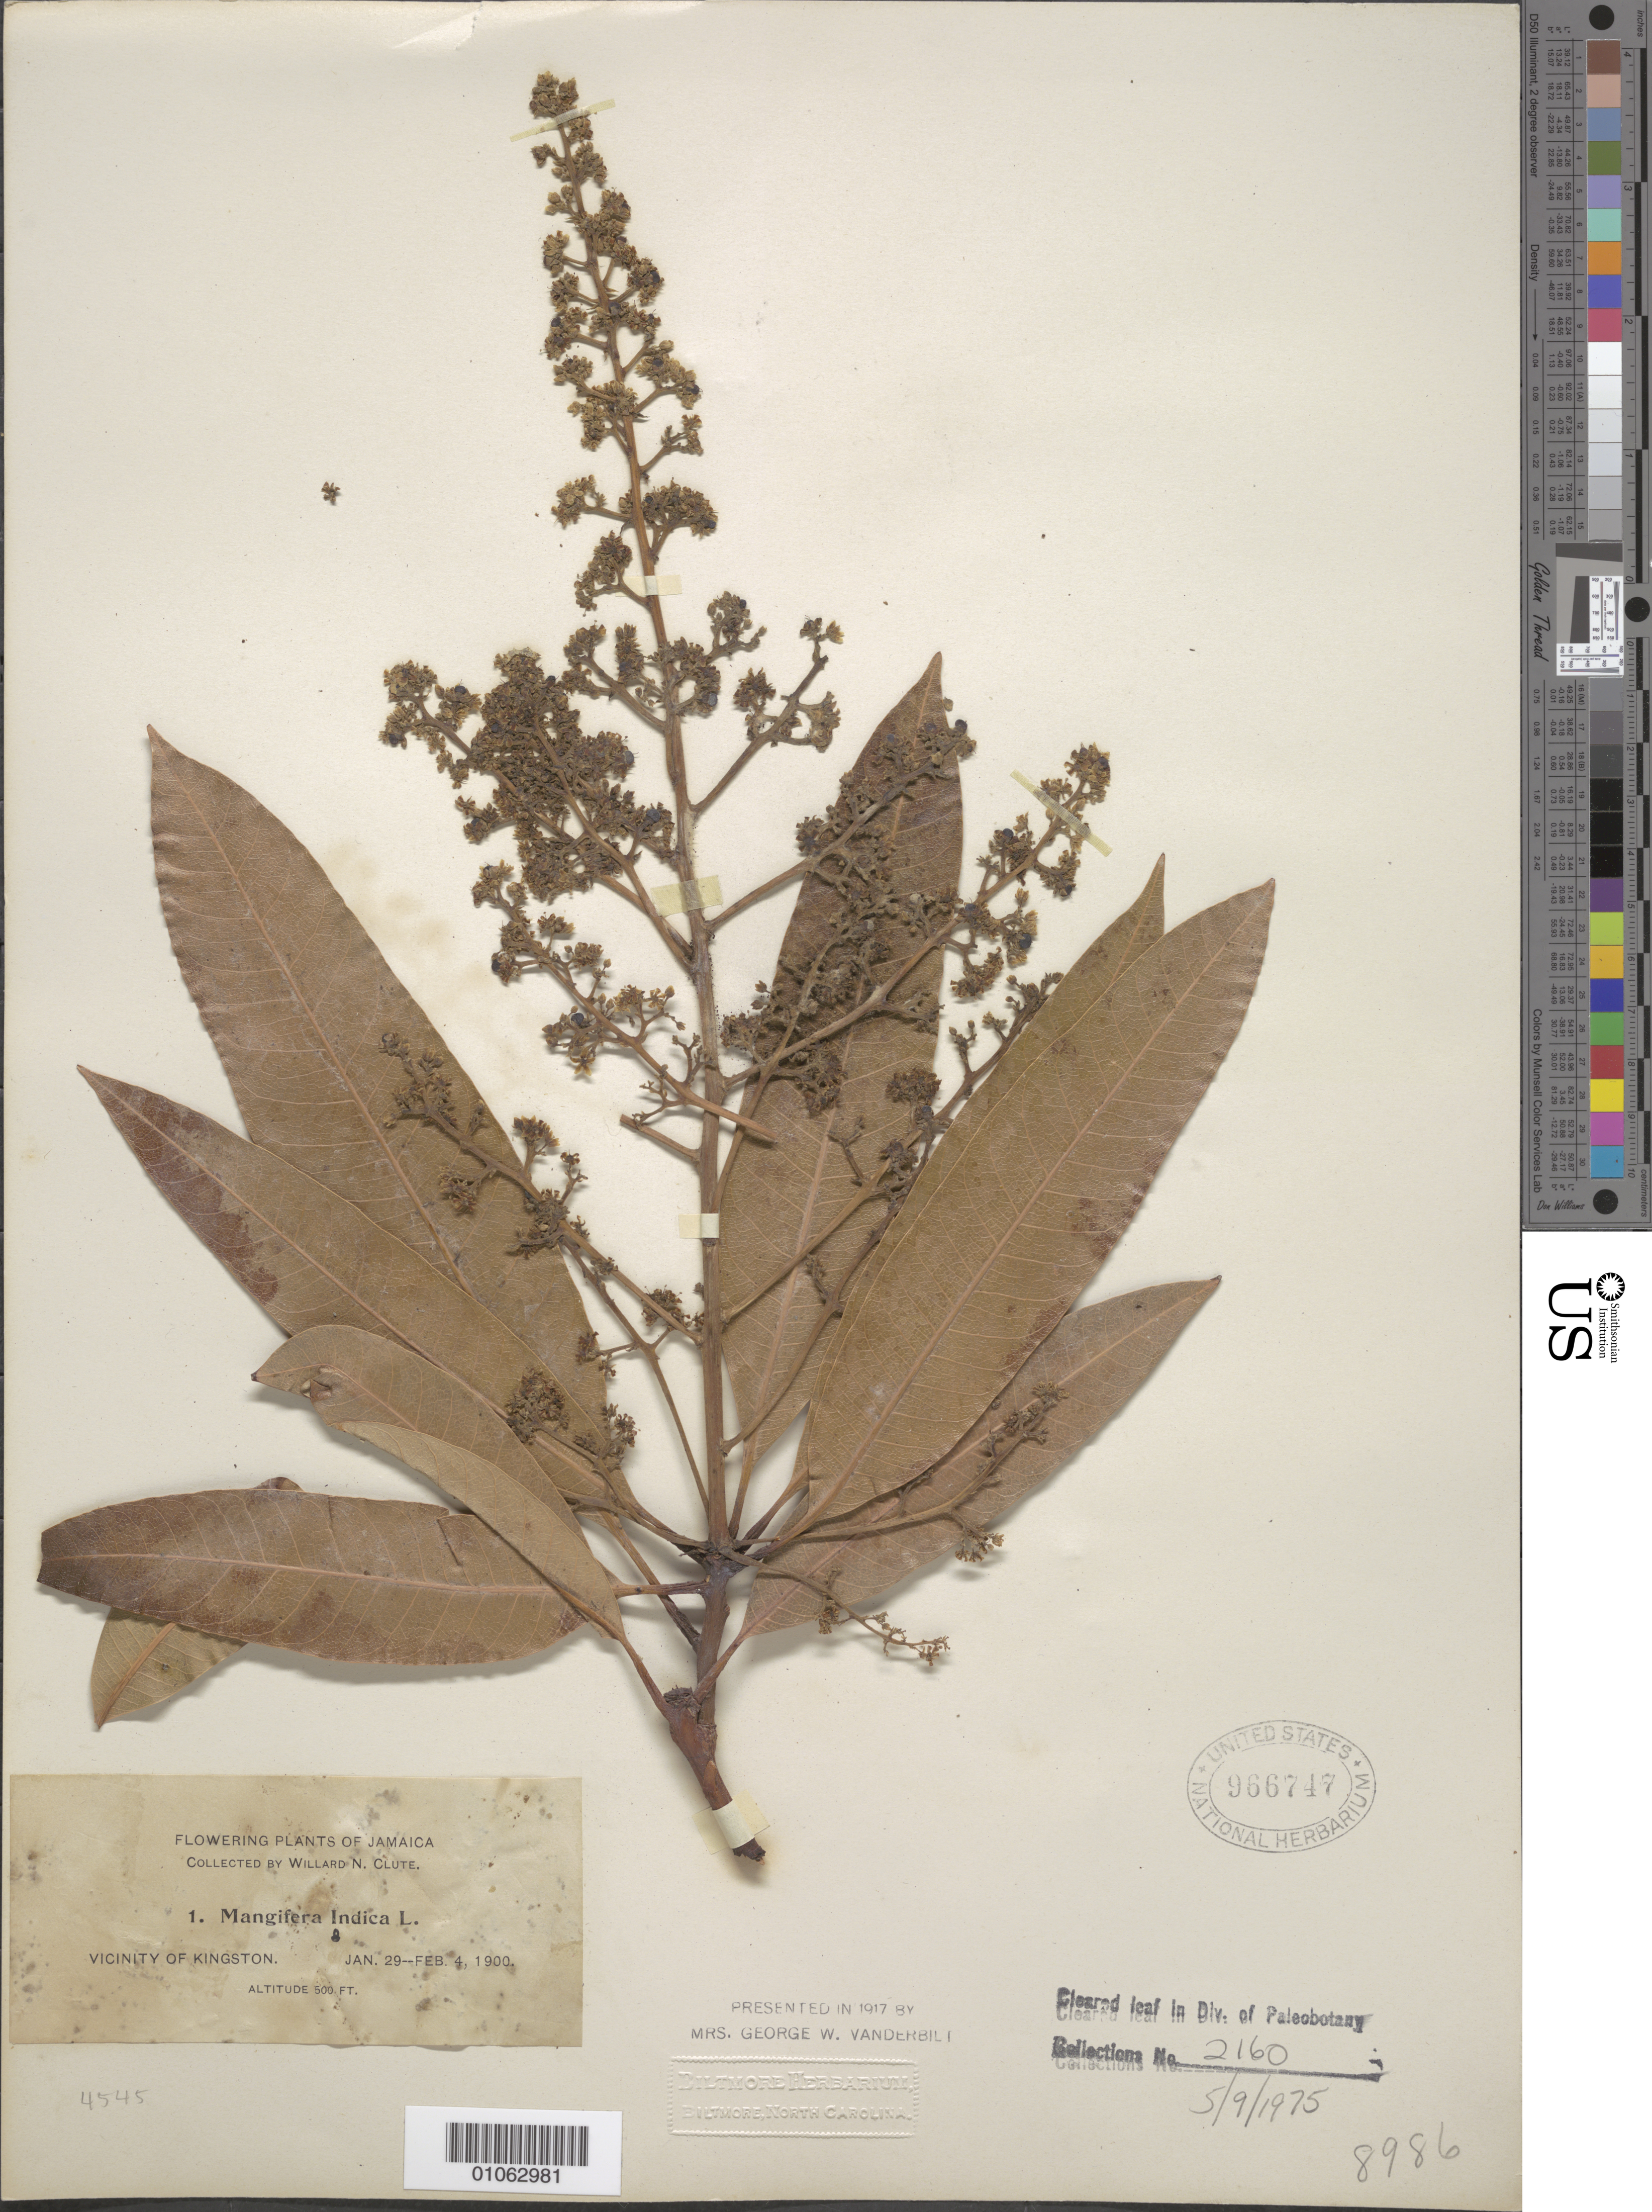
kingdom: Plantae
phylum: Tracheophyta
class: Magnoliopsida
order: Sapindales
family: Anacardiaceae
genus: Mangifera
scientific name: Mangifera indica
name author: L.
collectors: W. N. Clute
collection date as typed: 29 Jan 1900 to 04 Feb 1900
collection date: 1900-01-29/1900-02-04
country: Jamaica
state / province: Kingston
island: Jamaica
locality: Vicinity of Kingston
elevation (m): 152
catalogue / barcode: US 966747